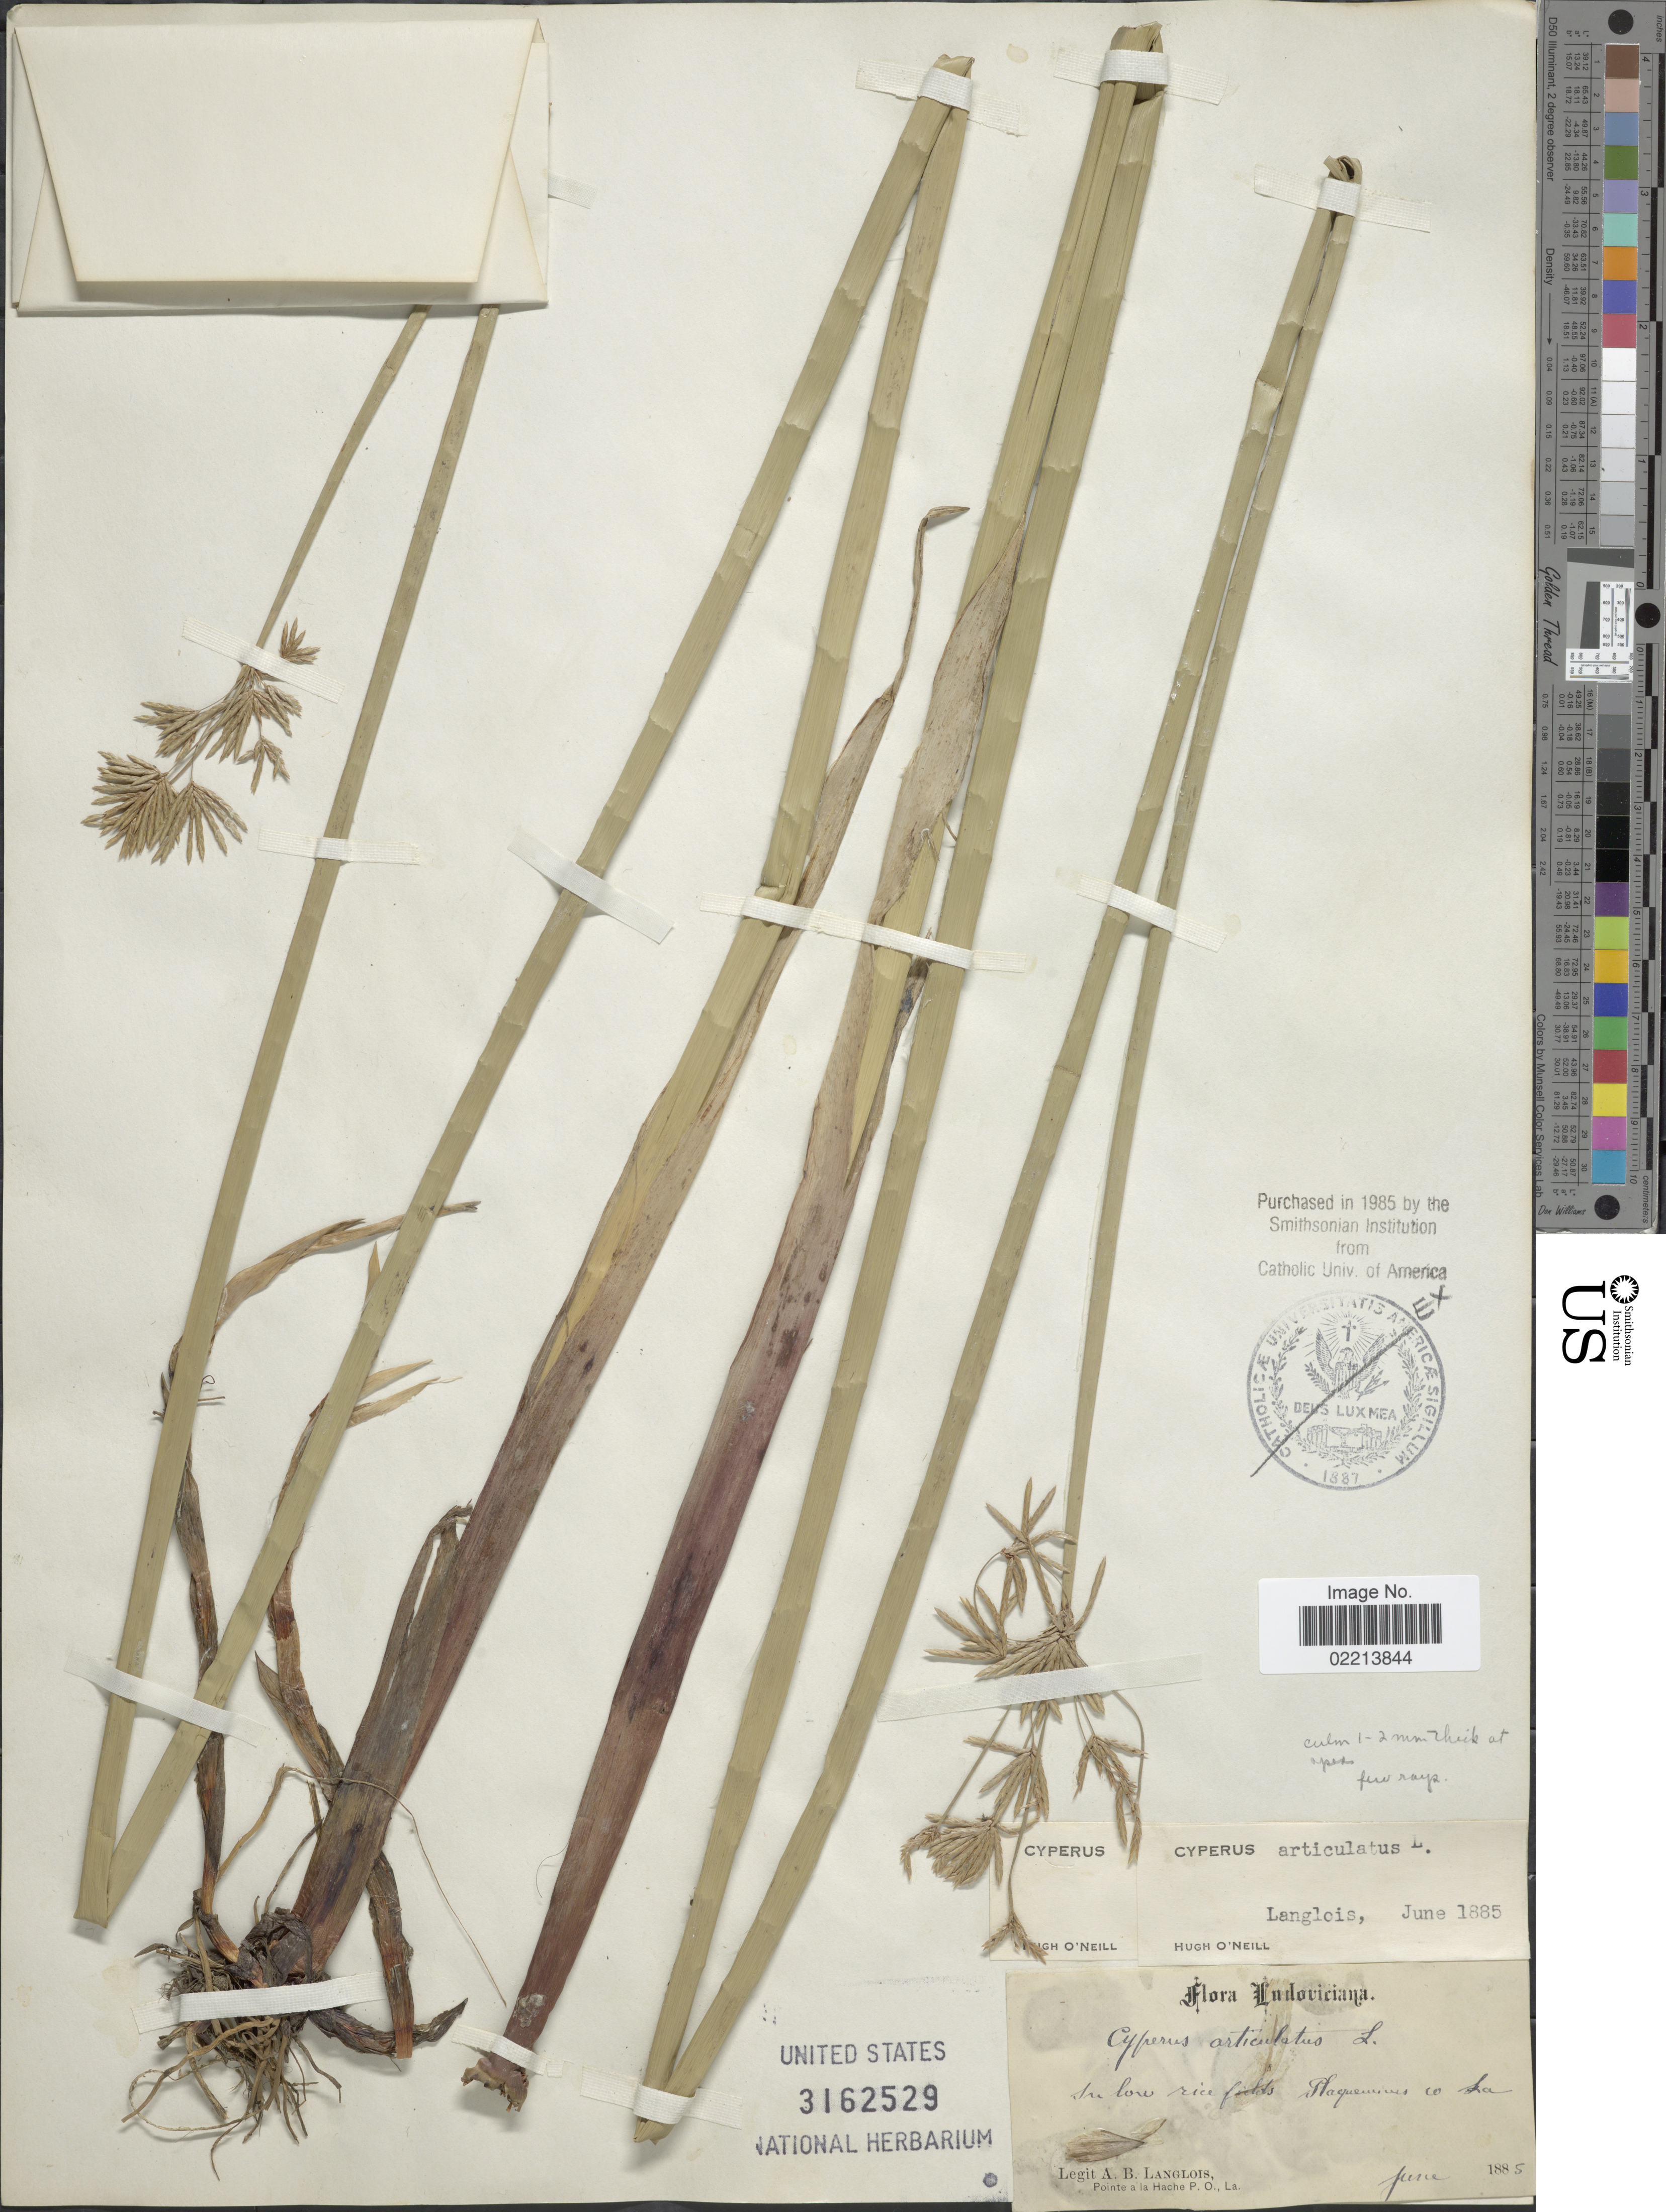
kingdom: Plantae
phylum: Tracheophyta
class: Liliopsida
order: Poales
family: Cyperaceae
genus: Cyperus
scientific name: Cyperus articulatus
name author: L.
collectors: A. Langlois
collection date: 1885-06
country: United States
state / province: Louisiana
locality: In low rice fields, Plaquemines Co.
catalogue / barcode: US 3162529